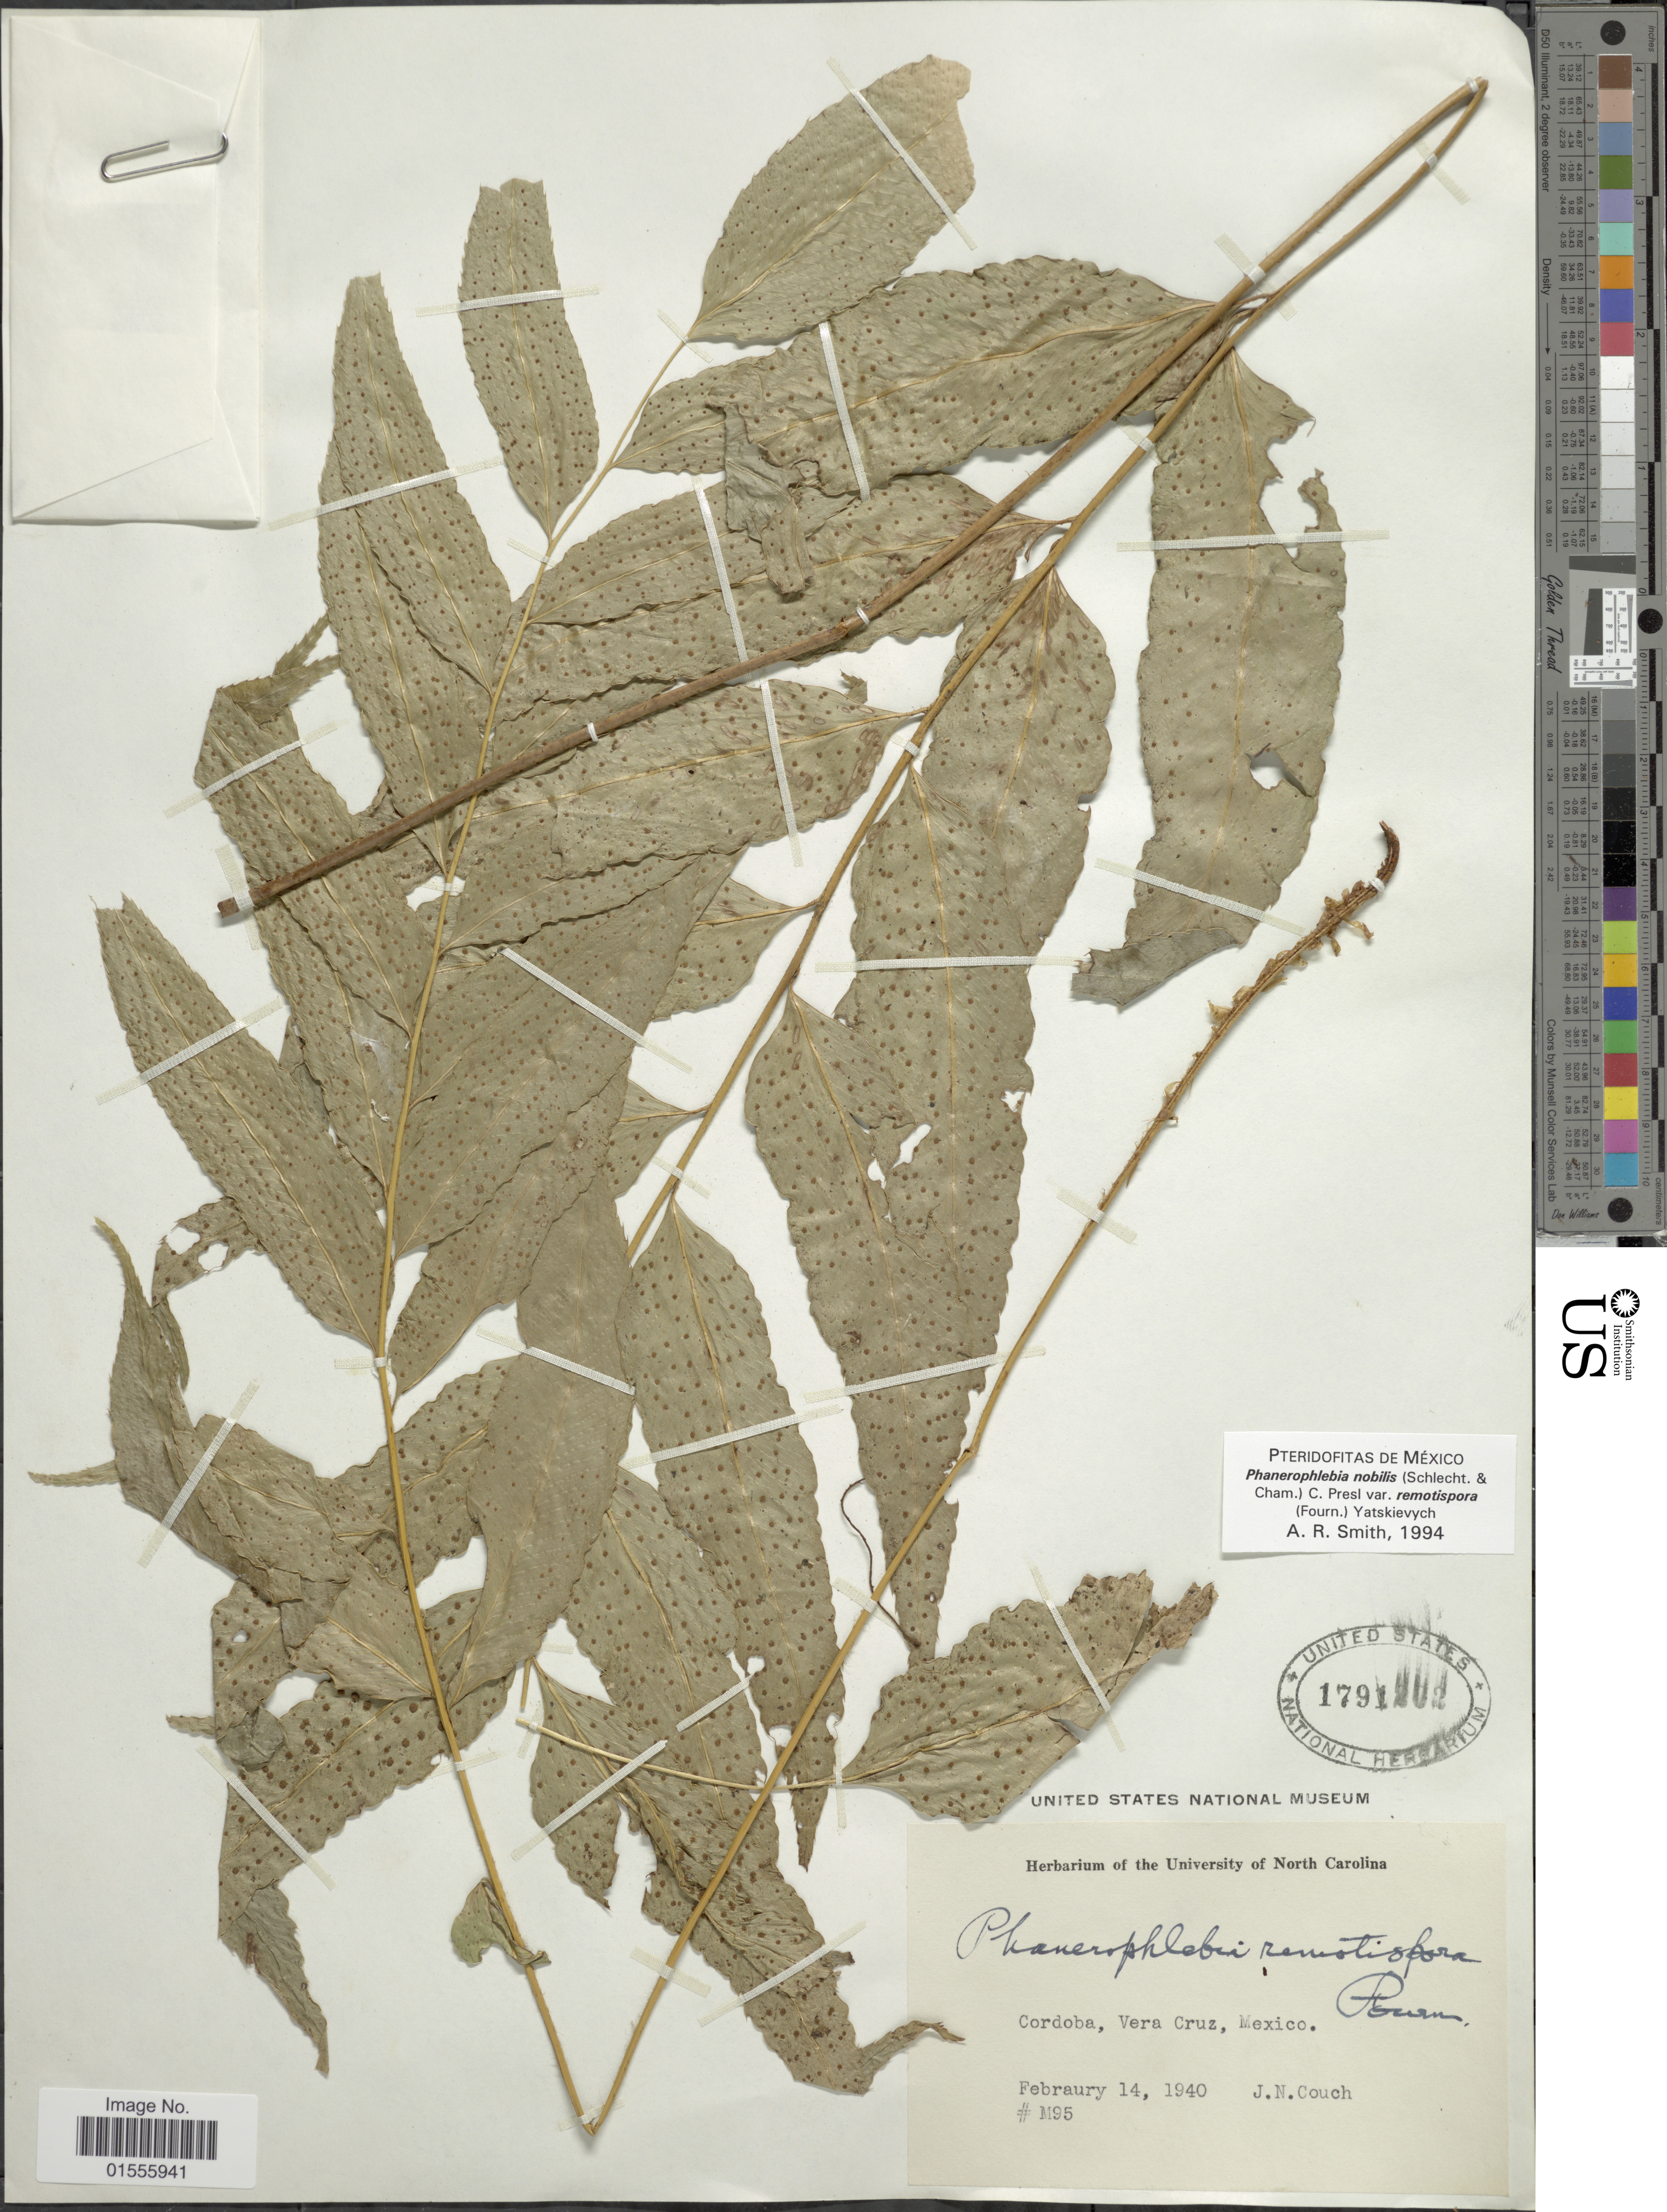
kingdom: Plantae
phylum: Tracheophyta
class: Polypodiopsida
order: Polypodiales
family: Dryopteridaceae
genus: Phanerophlebia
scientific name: Phanerophlebia remotispora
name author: E. Fourn.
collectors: J. N. Couch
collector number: M95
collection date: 1940-02-14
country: Mexico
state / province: Veracruz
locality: Cordoba, Vera Cruz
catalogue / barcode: US 1791202